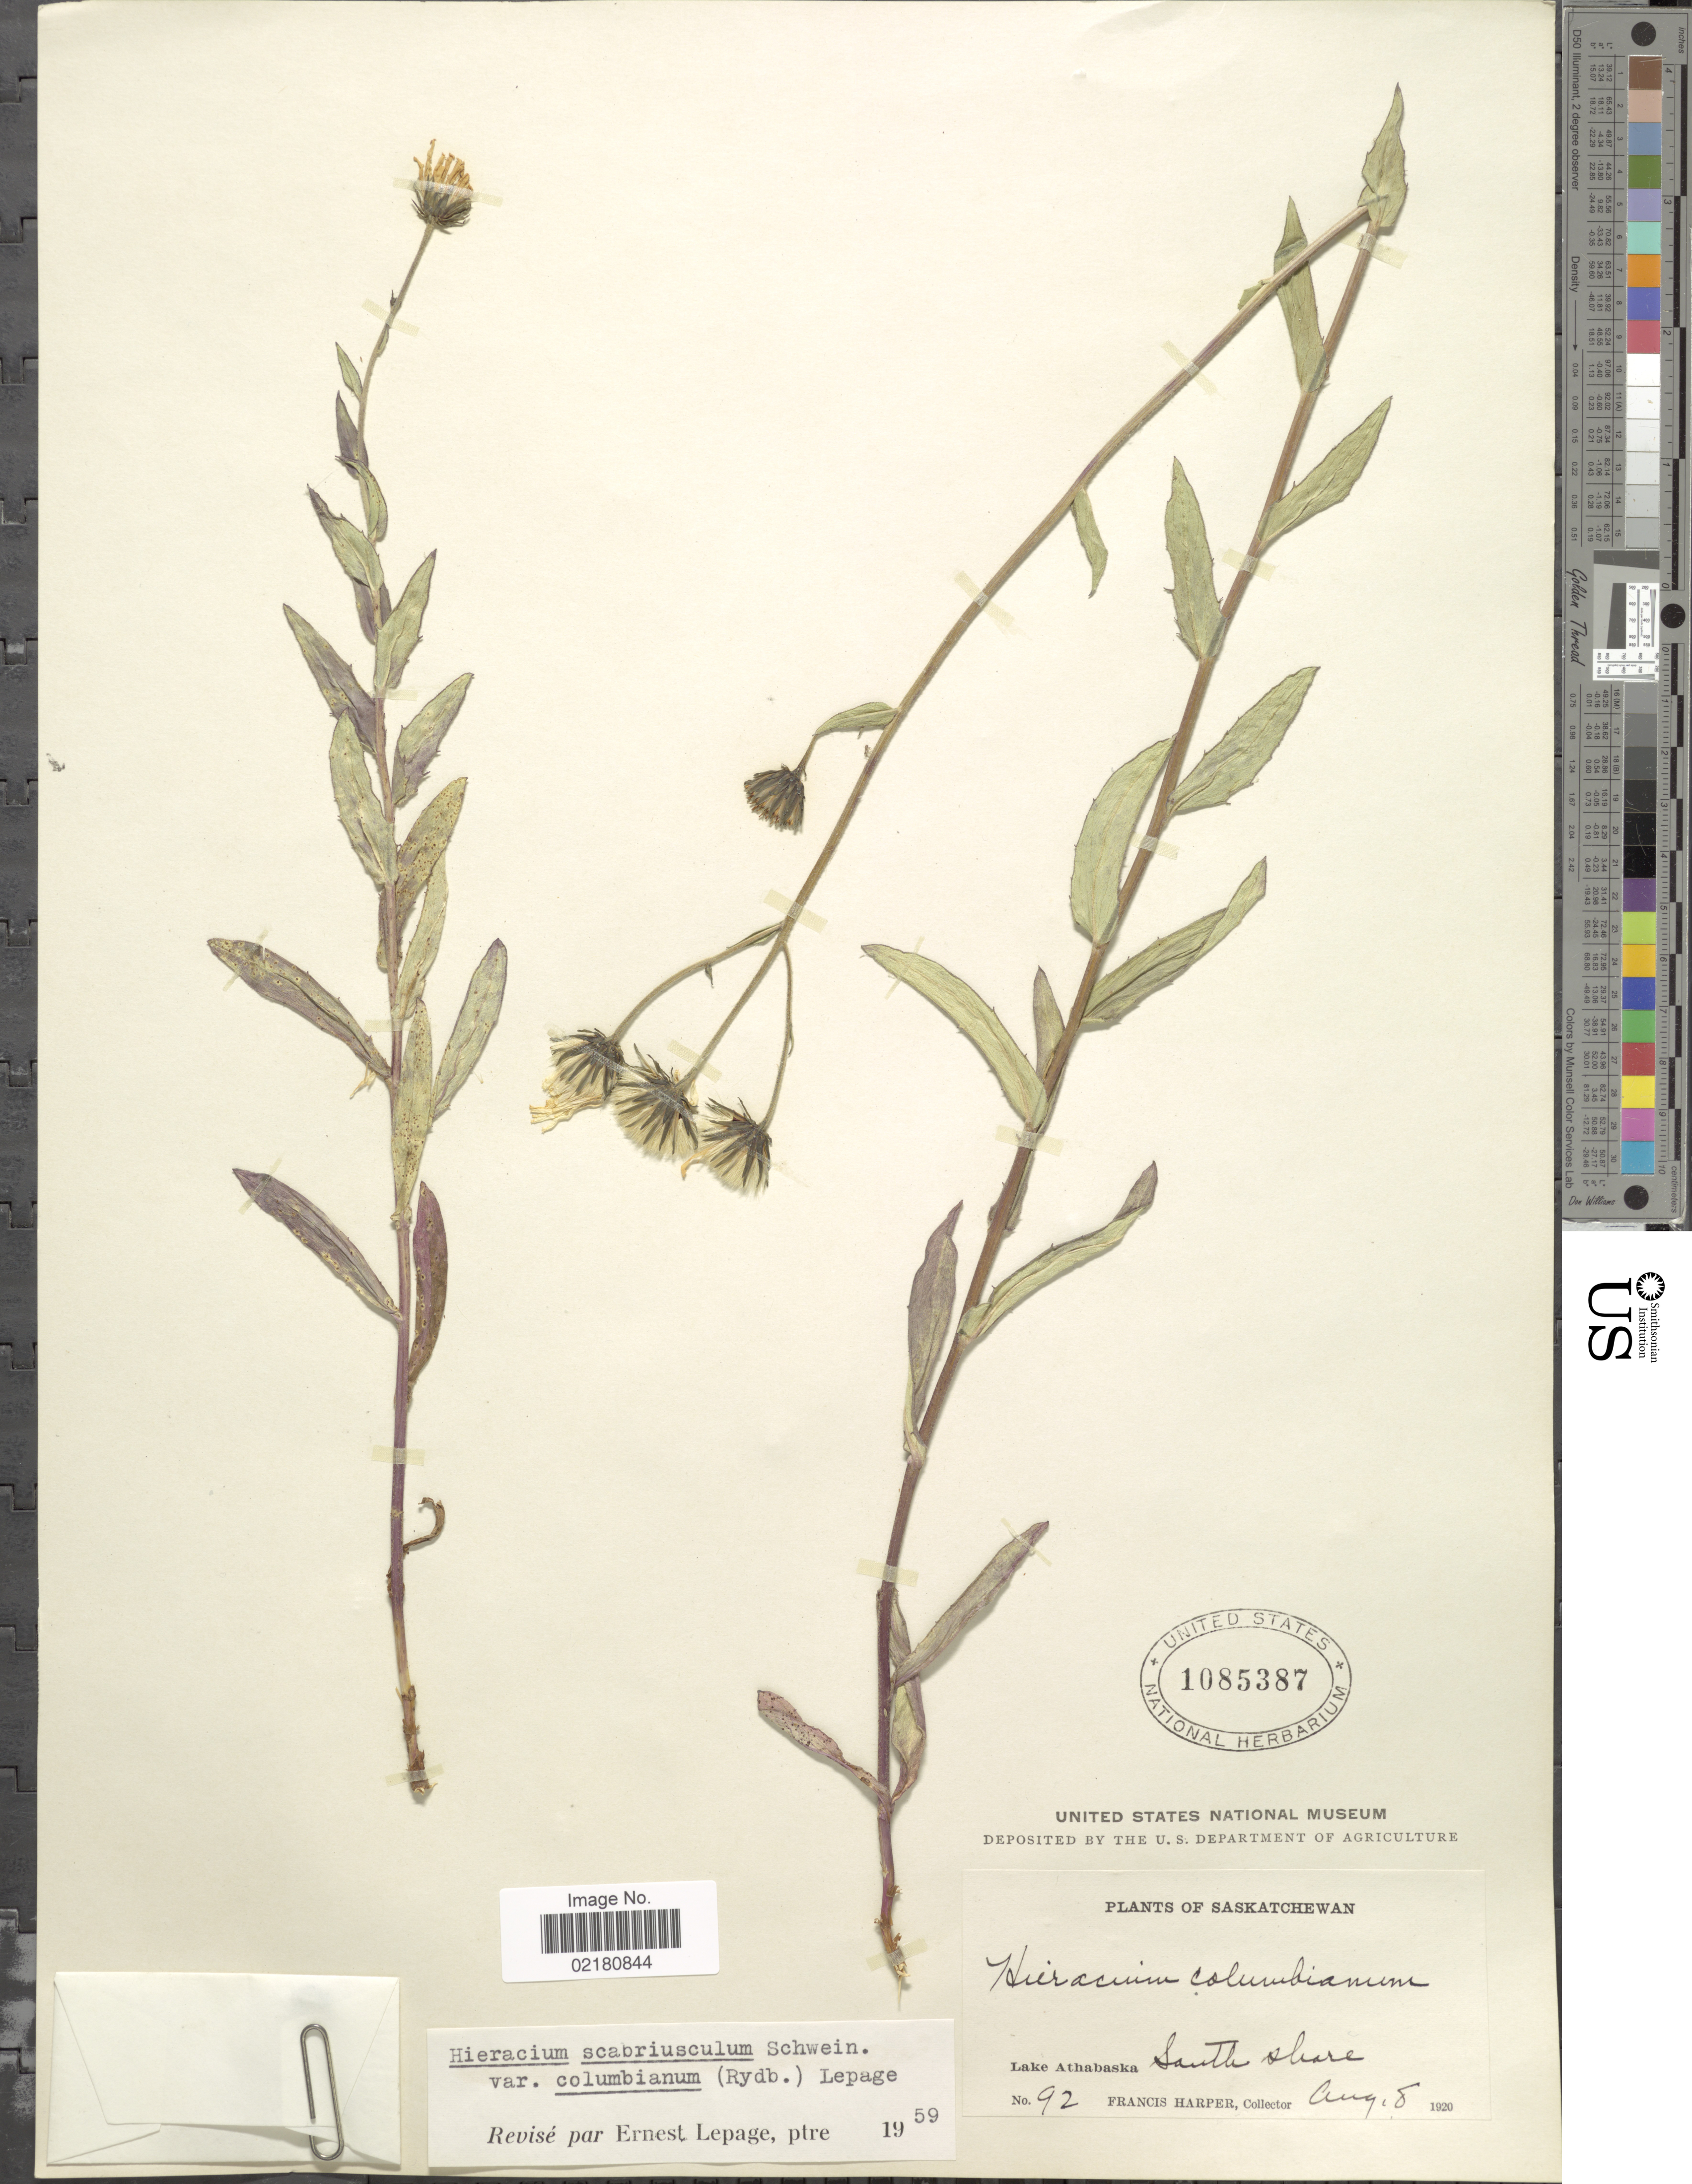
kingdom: Plantae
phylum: Tracheophyta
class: Magnoliopsida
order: Asterales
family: Asteraceae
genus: Hieracium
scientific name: Hieracium umbellatum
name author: L.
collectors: F. Harper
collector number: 92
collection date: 1920-08-08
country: Canada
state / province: Saskatchewan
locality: Lake Athabaska. South shore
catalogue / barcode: US 1085387